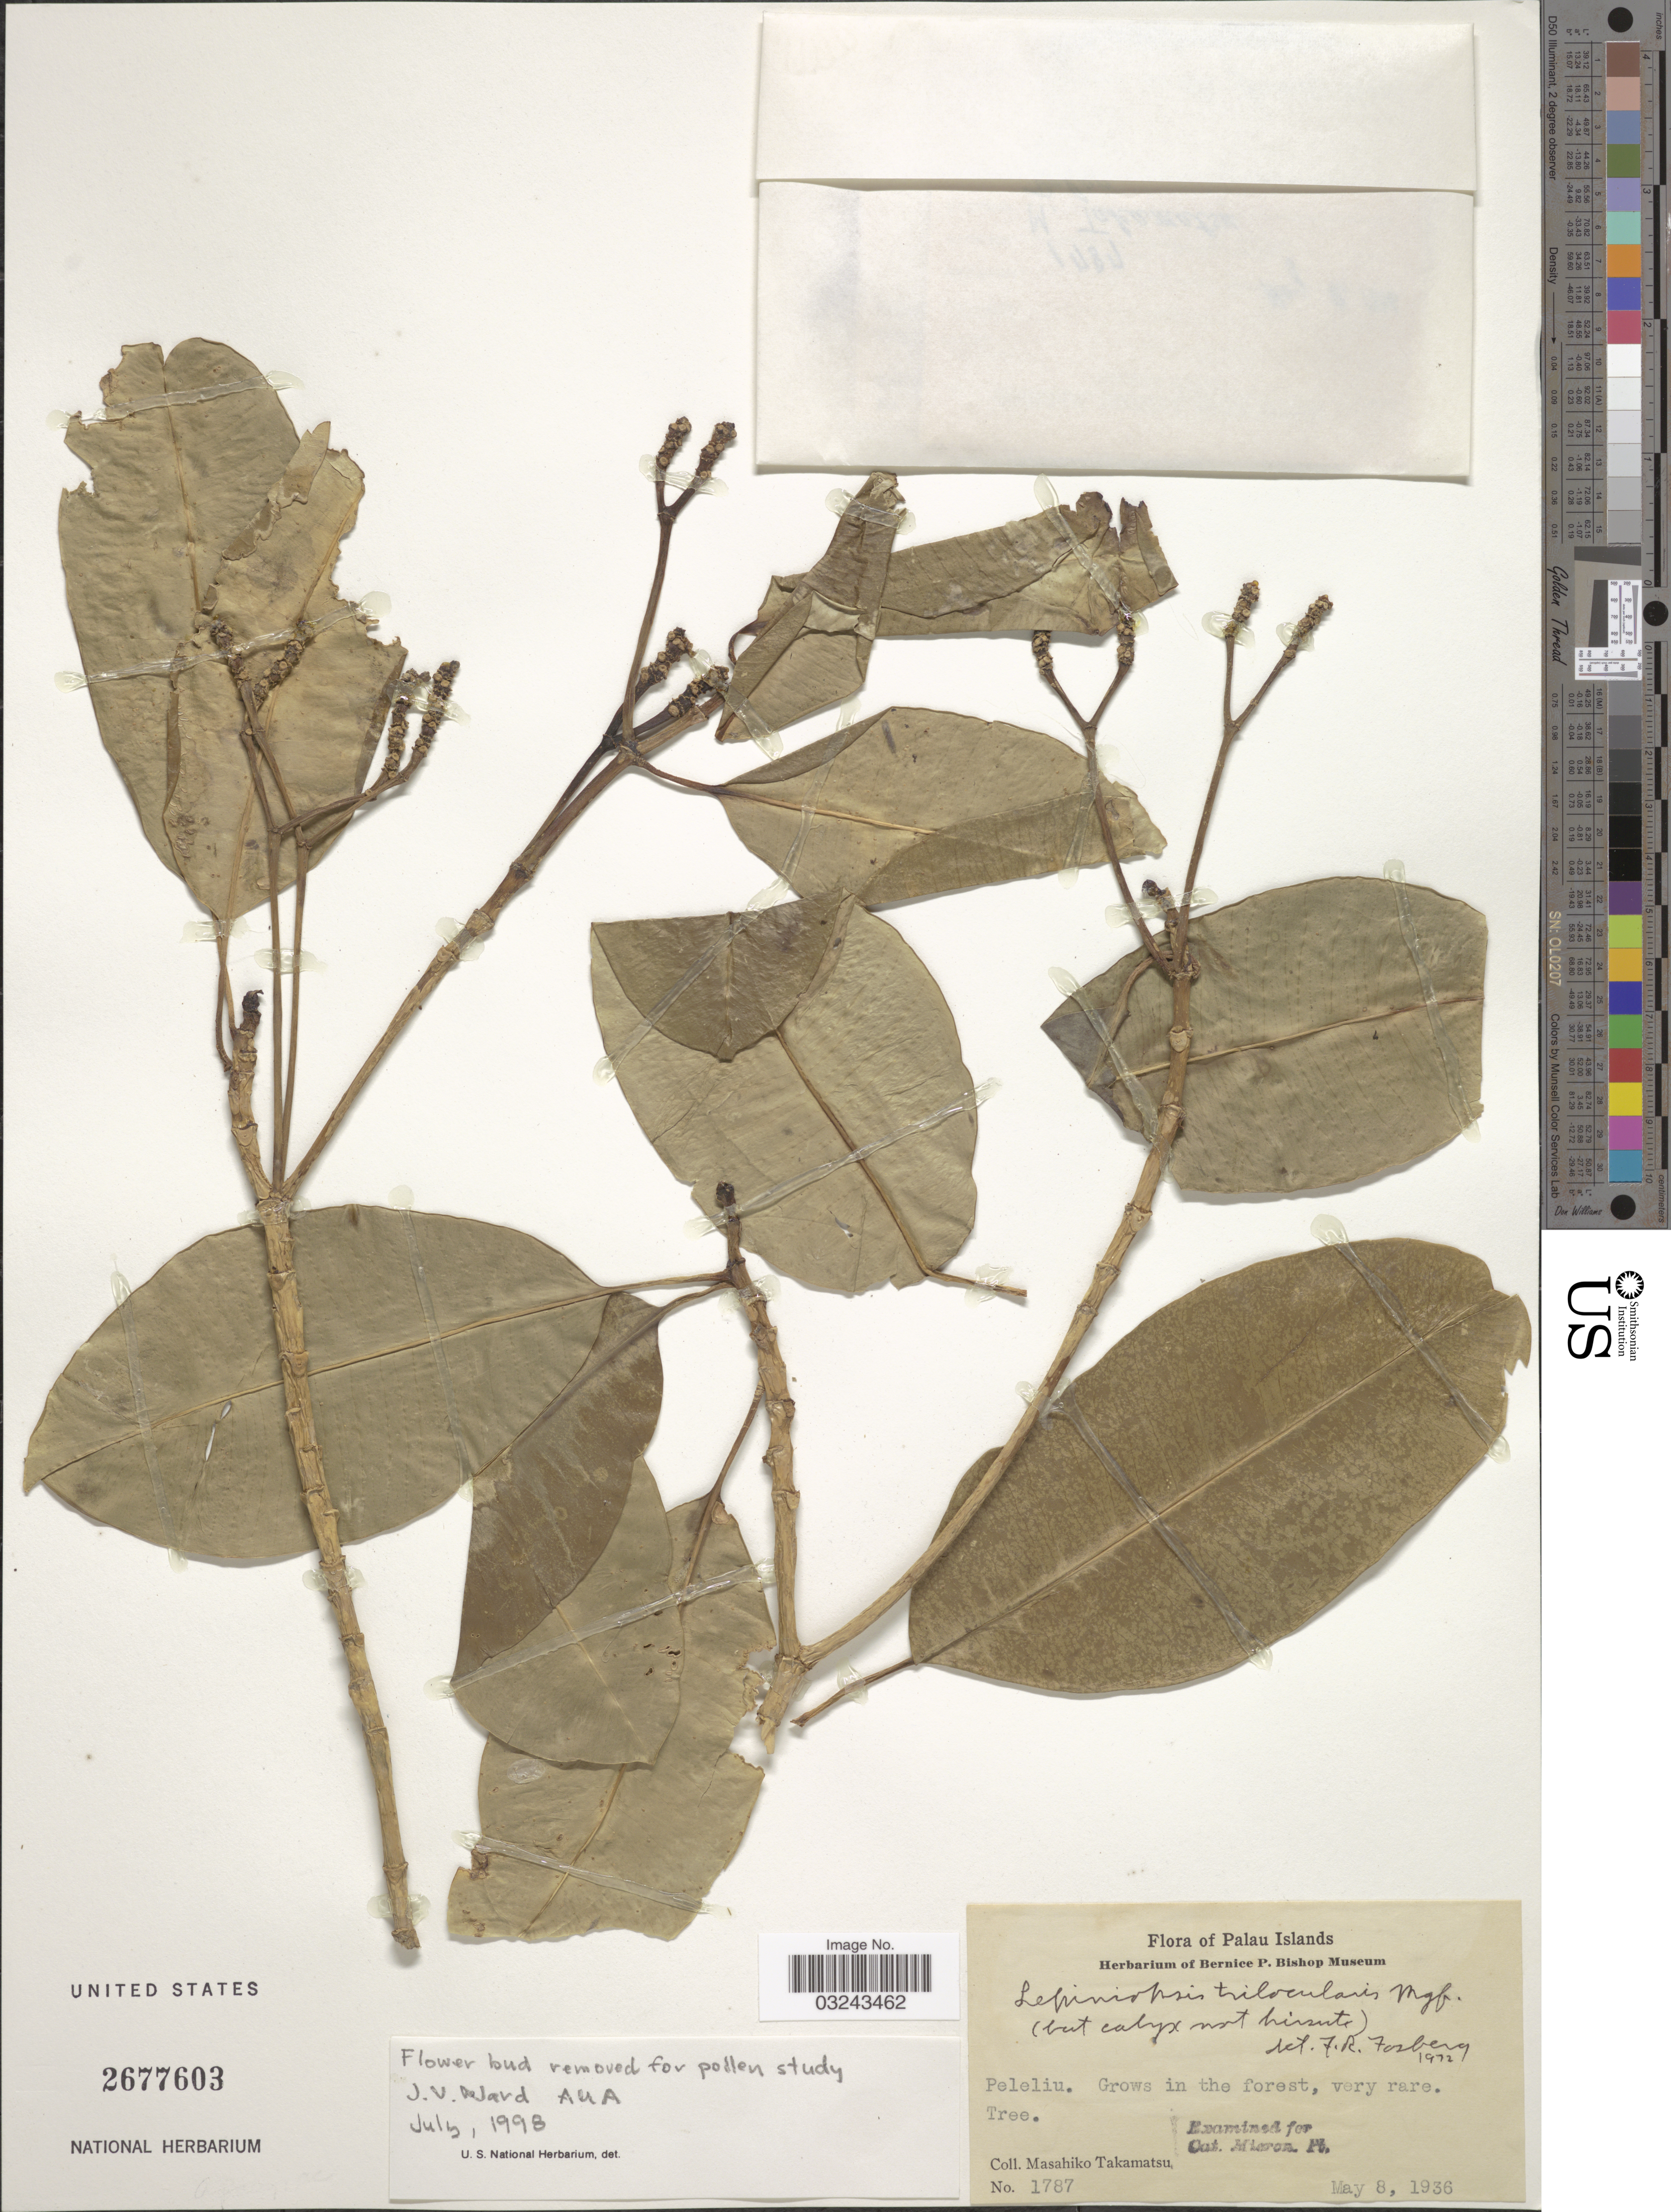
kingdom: Plantae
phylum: Tracheophyta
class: Magnoliopsida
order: Gentianales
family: Apocynaceae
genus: Lepiniopsis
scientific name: Lepiniopsis trilocularis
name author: Markgr.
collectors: M. Takamatsu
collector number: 1787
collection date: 1936-05-08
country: Palau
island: Beliliou [Peleliu]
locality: Palau Islands, Peleliu.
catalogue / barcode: US 2677603